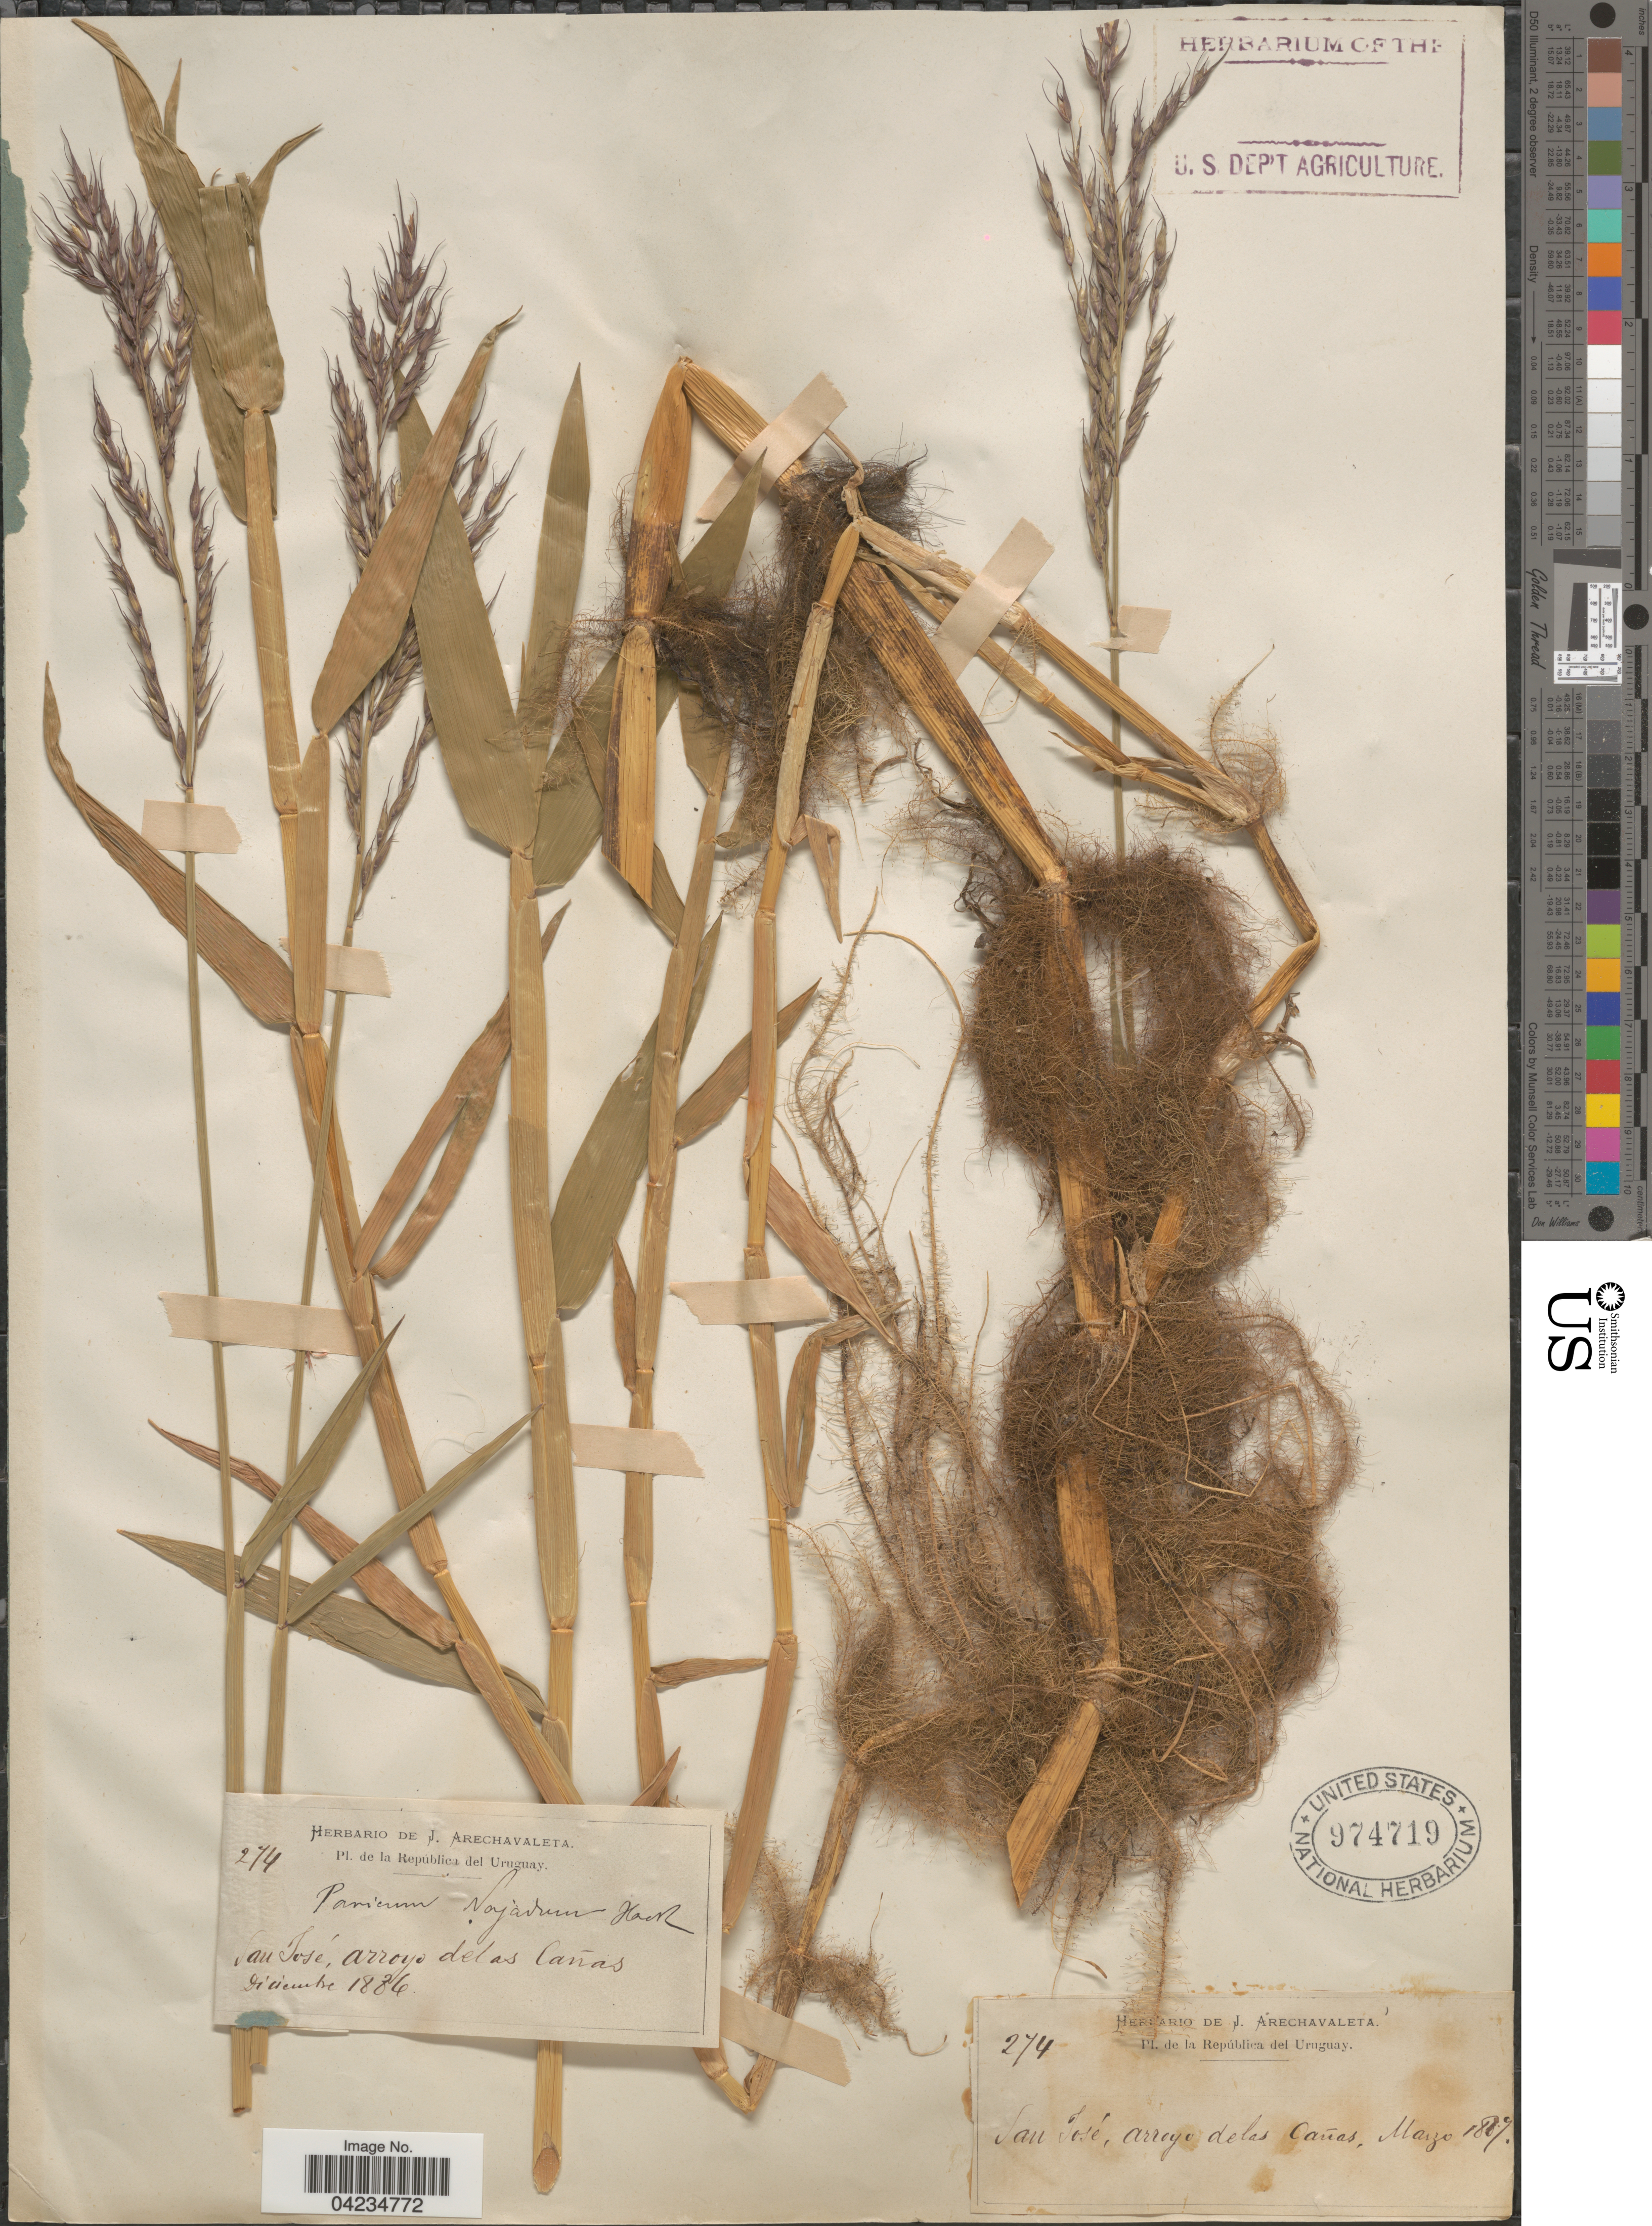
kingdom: Plantae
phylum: Tracheophyta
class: Liliopsida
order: Poales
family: Poaceae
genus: Oplismenopsis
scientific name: Oplismenopsis najada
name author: (Hack. & Arechav.) Parodi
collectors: ex herb. de J. Arechavaleta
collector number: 274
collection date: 1886-12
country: Uruguay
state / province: San Jose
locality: San José, arroyo delas Cañas.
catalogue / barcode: US 974719